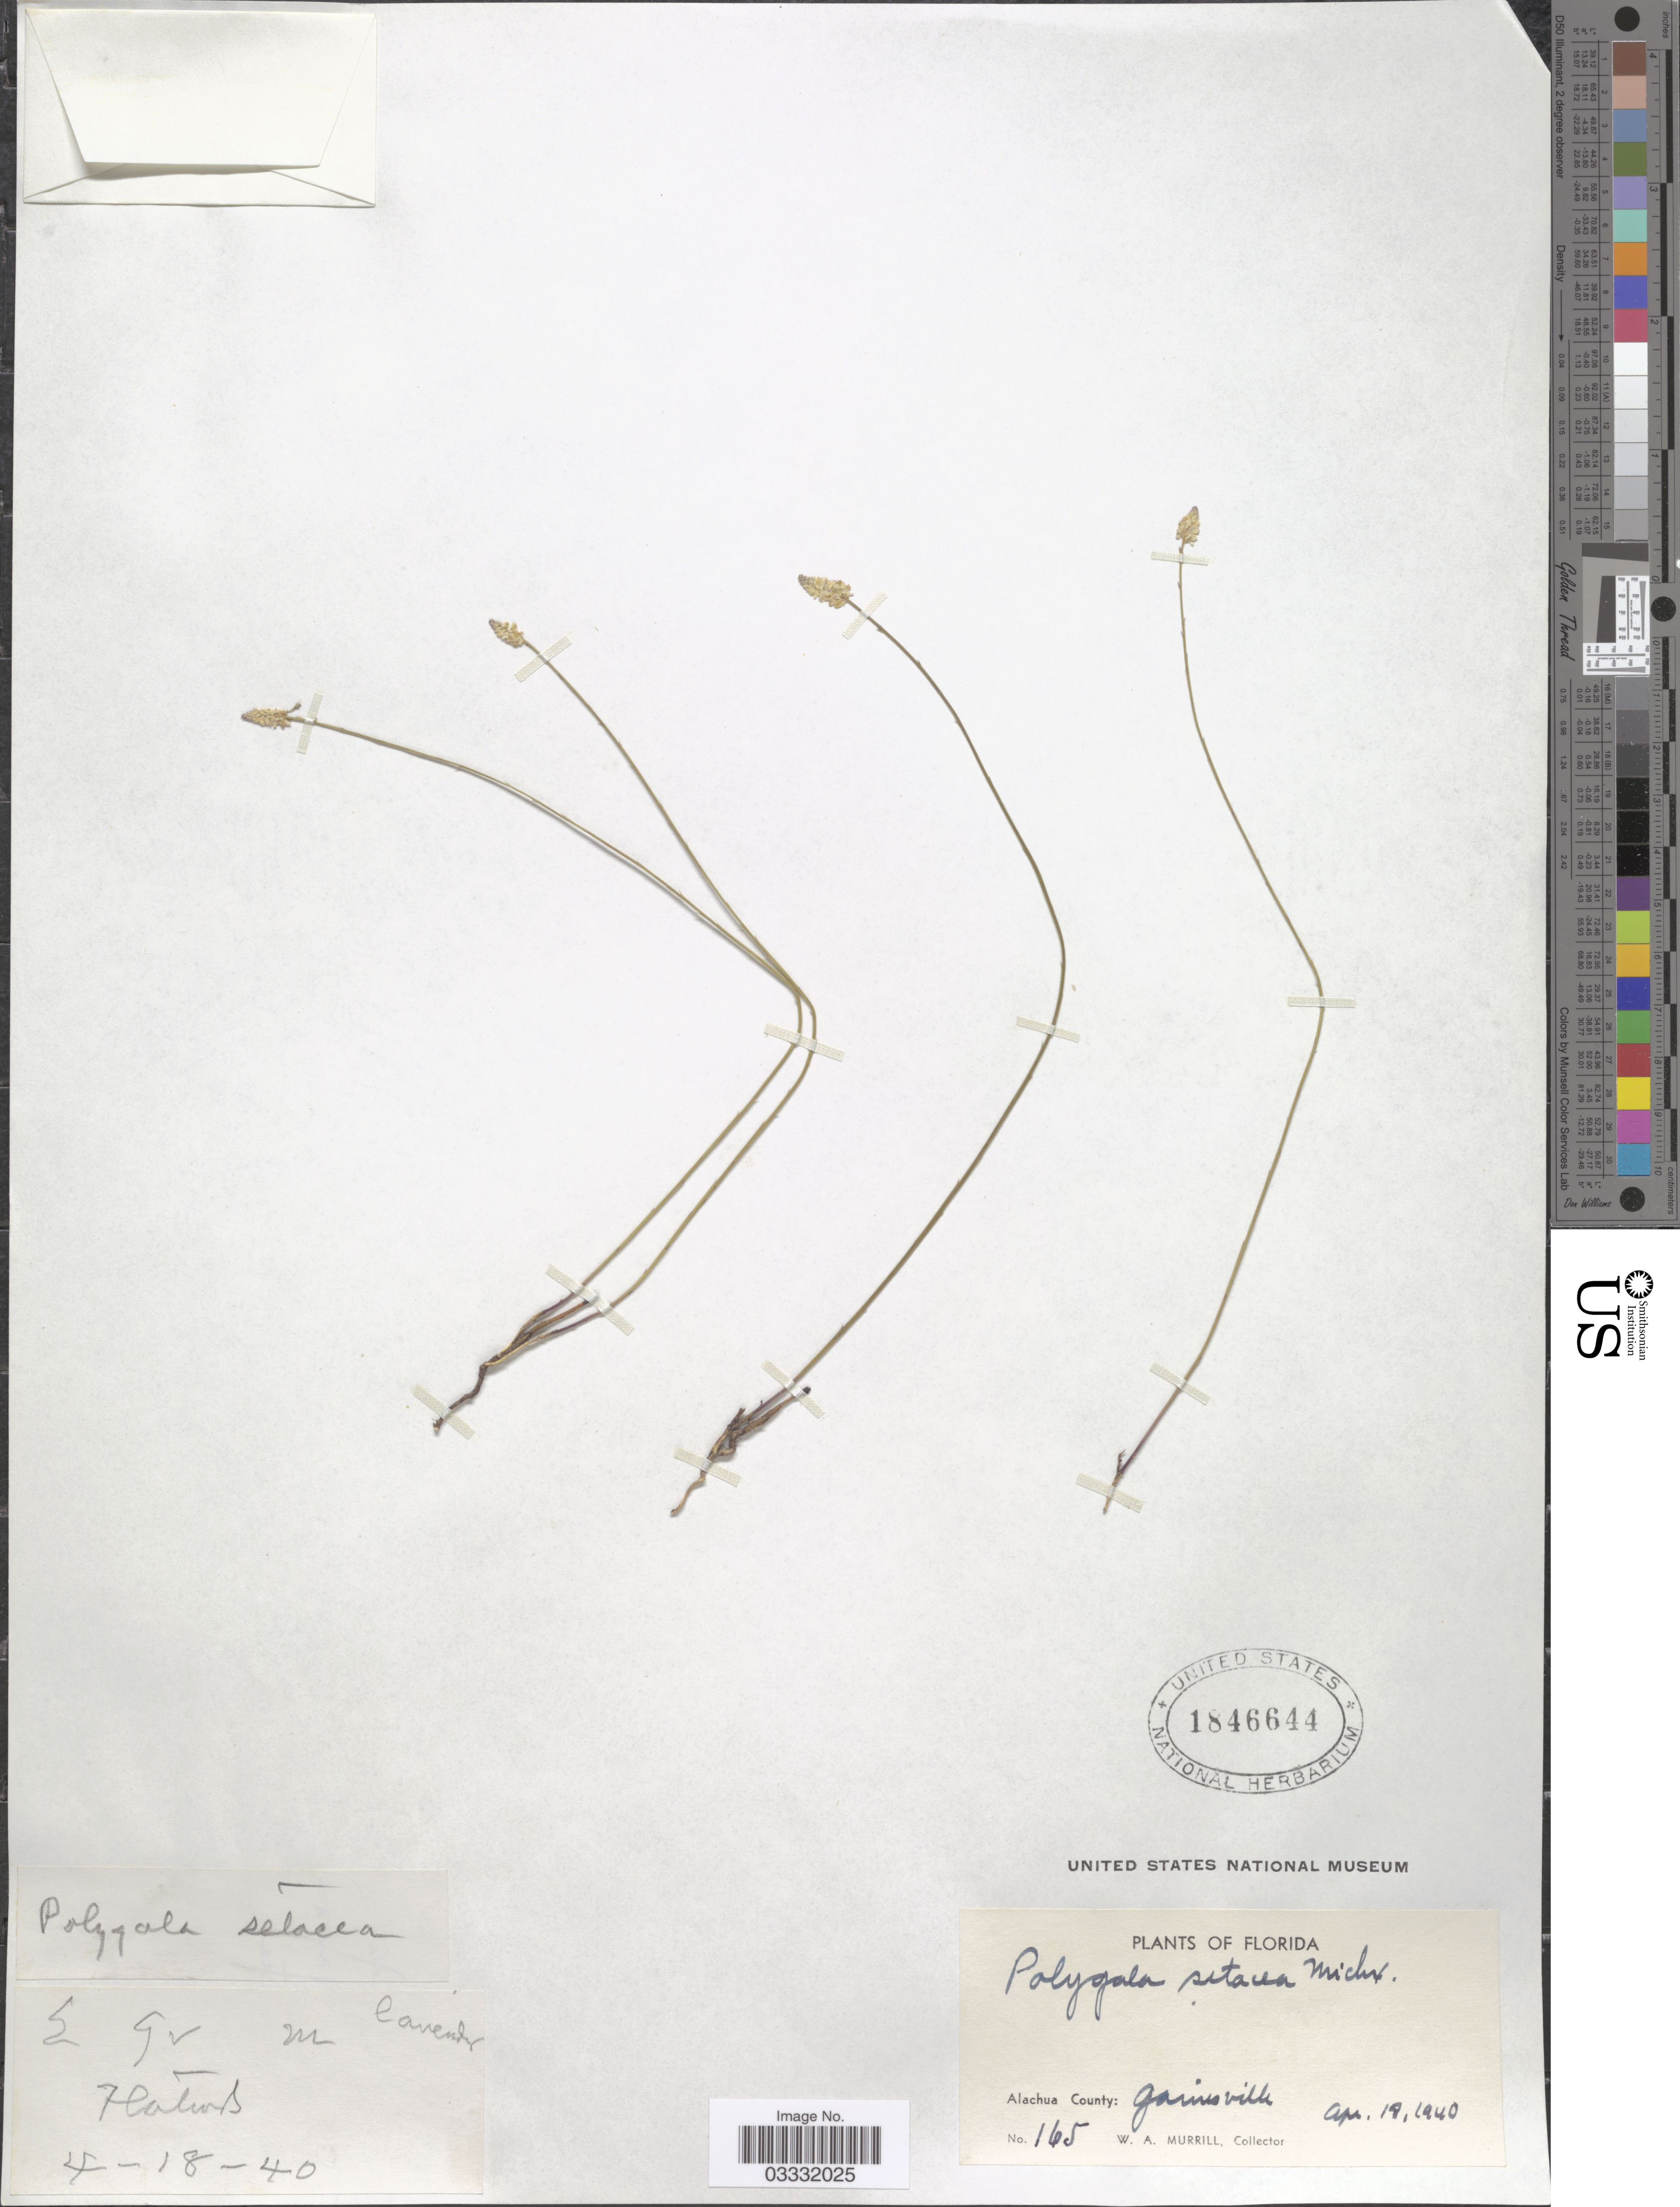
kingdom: Plantae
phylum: Tracheophyta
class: Magnoliopsida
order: Fabales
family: Polygalaceae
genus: Polygala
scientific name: Polygala setacea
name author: Michx.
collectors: W. A. Murrill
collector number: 165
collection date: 1940-04-18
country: United States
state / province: Florida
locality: Alachua County: Gainesville.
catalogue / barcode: US 1846644